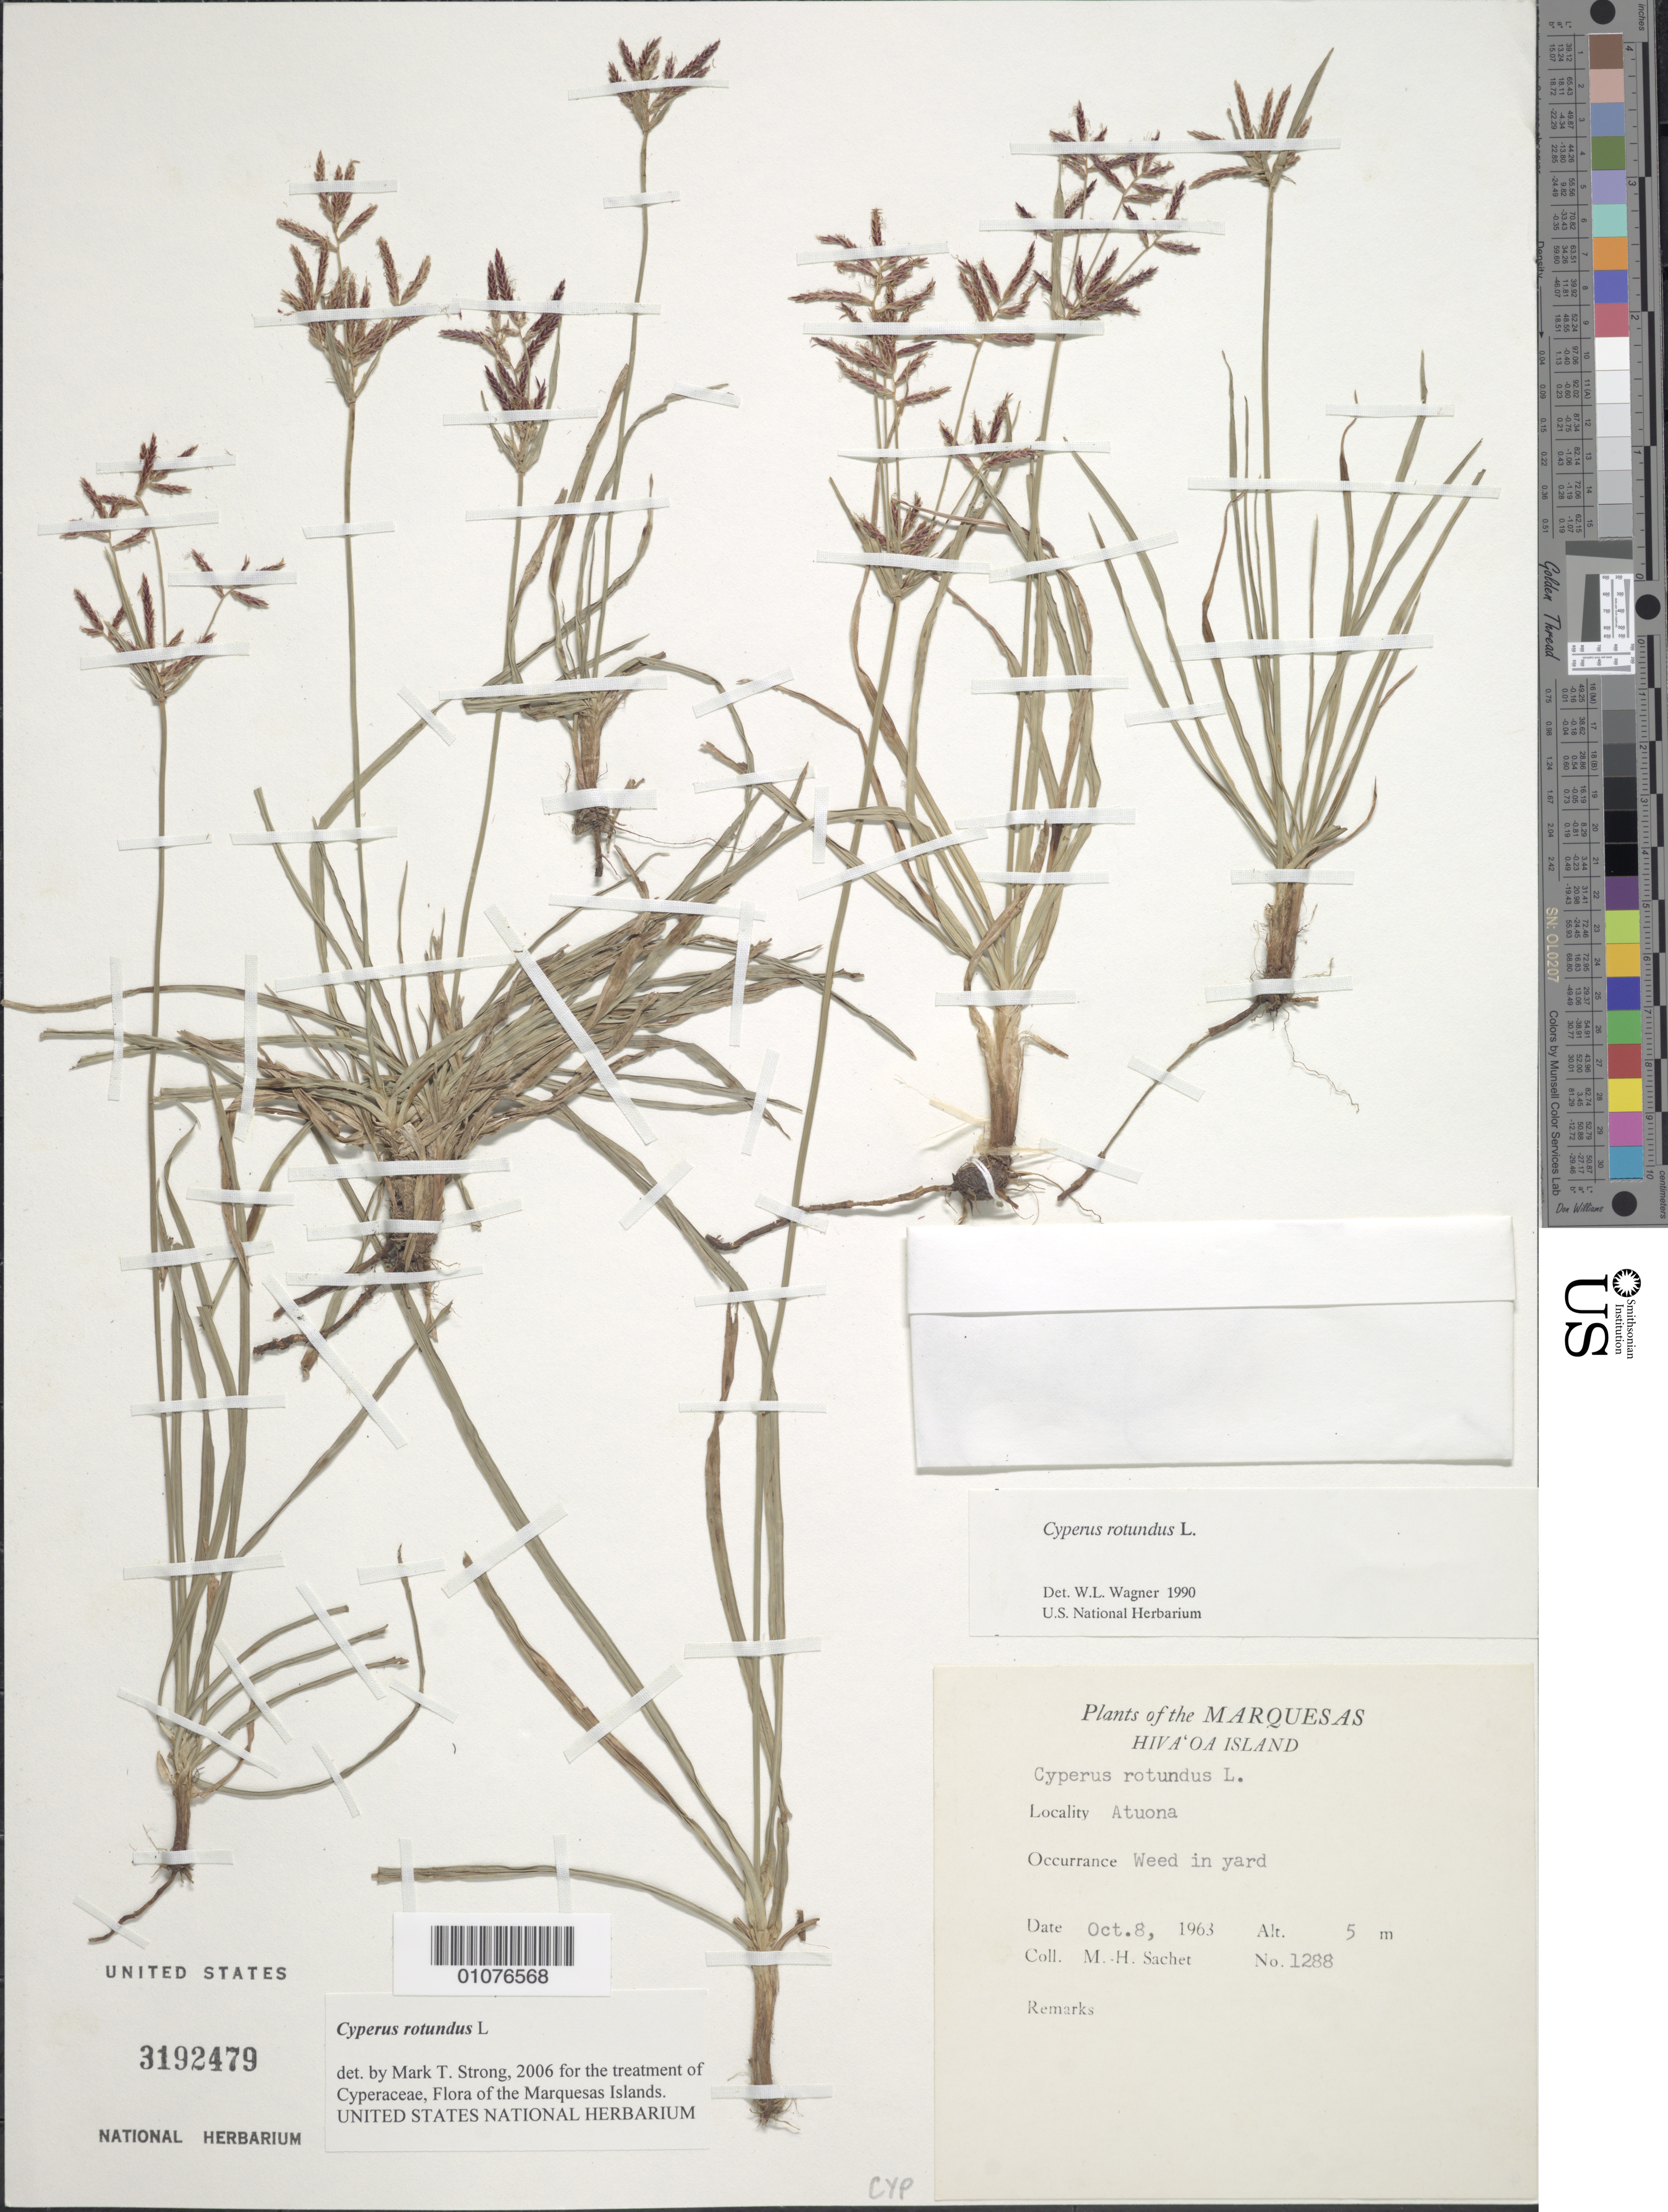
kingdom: Plantae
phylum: Tracheophyta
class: Liliopsida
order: Poales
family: Cyperaceae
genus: Cyperus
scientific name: Cyperus rotundus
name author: L.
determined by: Strong, M. T., (US), Smithsonian Institution - National Museum of Natural History (UNITED STATES)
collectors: M.-H. Sachet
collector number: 1288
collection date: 1963-10-08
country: French Polynesia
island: Hiva Oa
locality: Atuona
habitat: Weed in yard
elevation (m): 5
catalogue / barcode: US 3192479